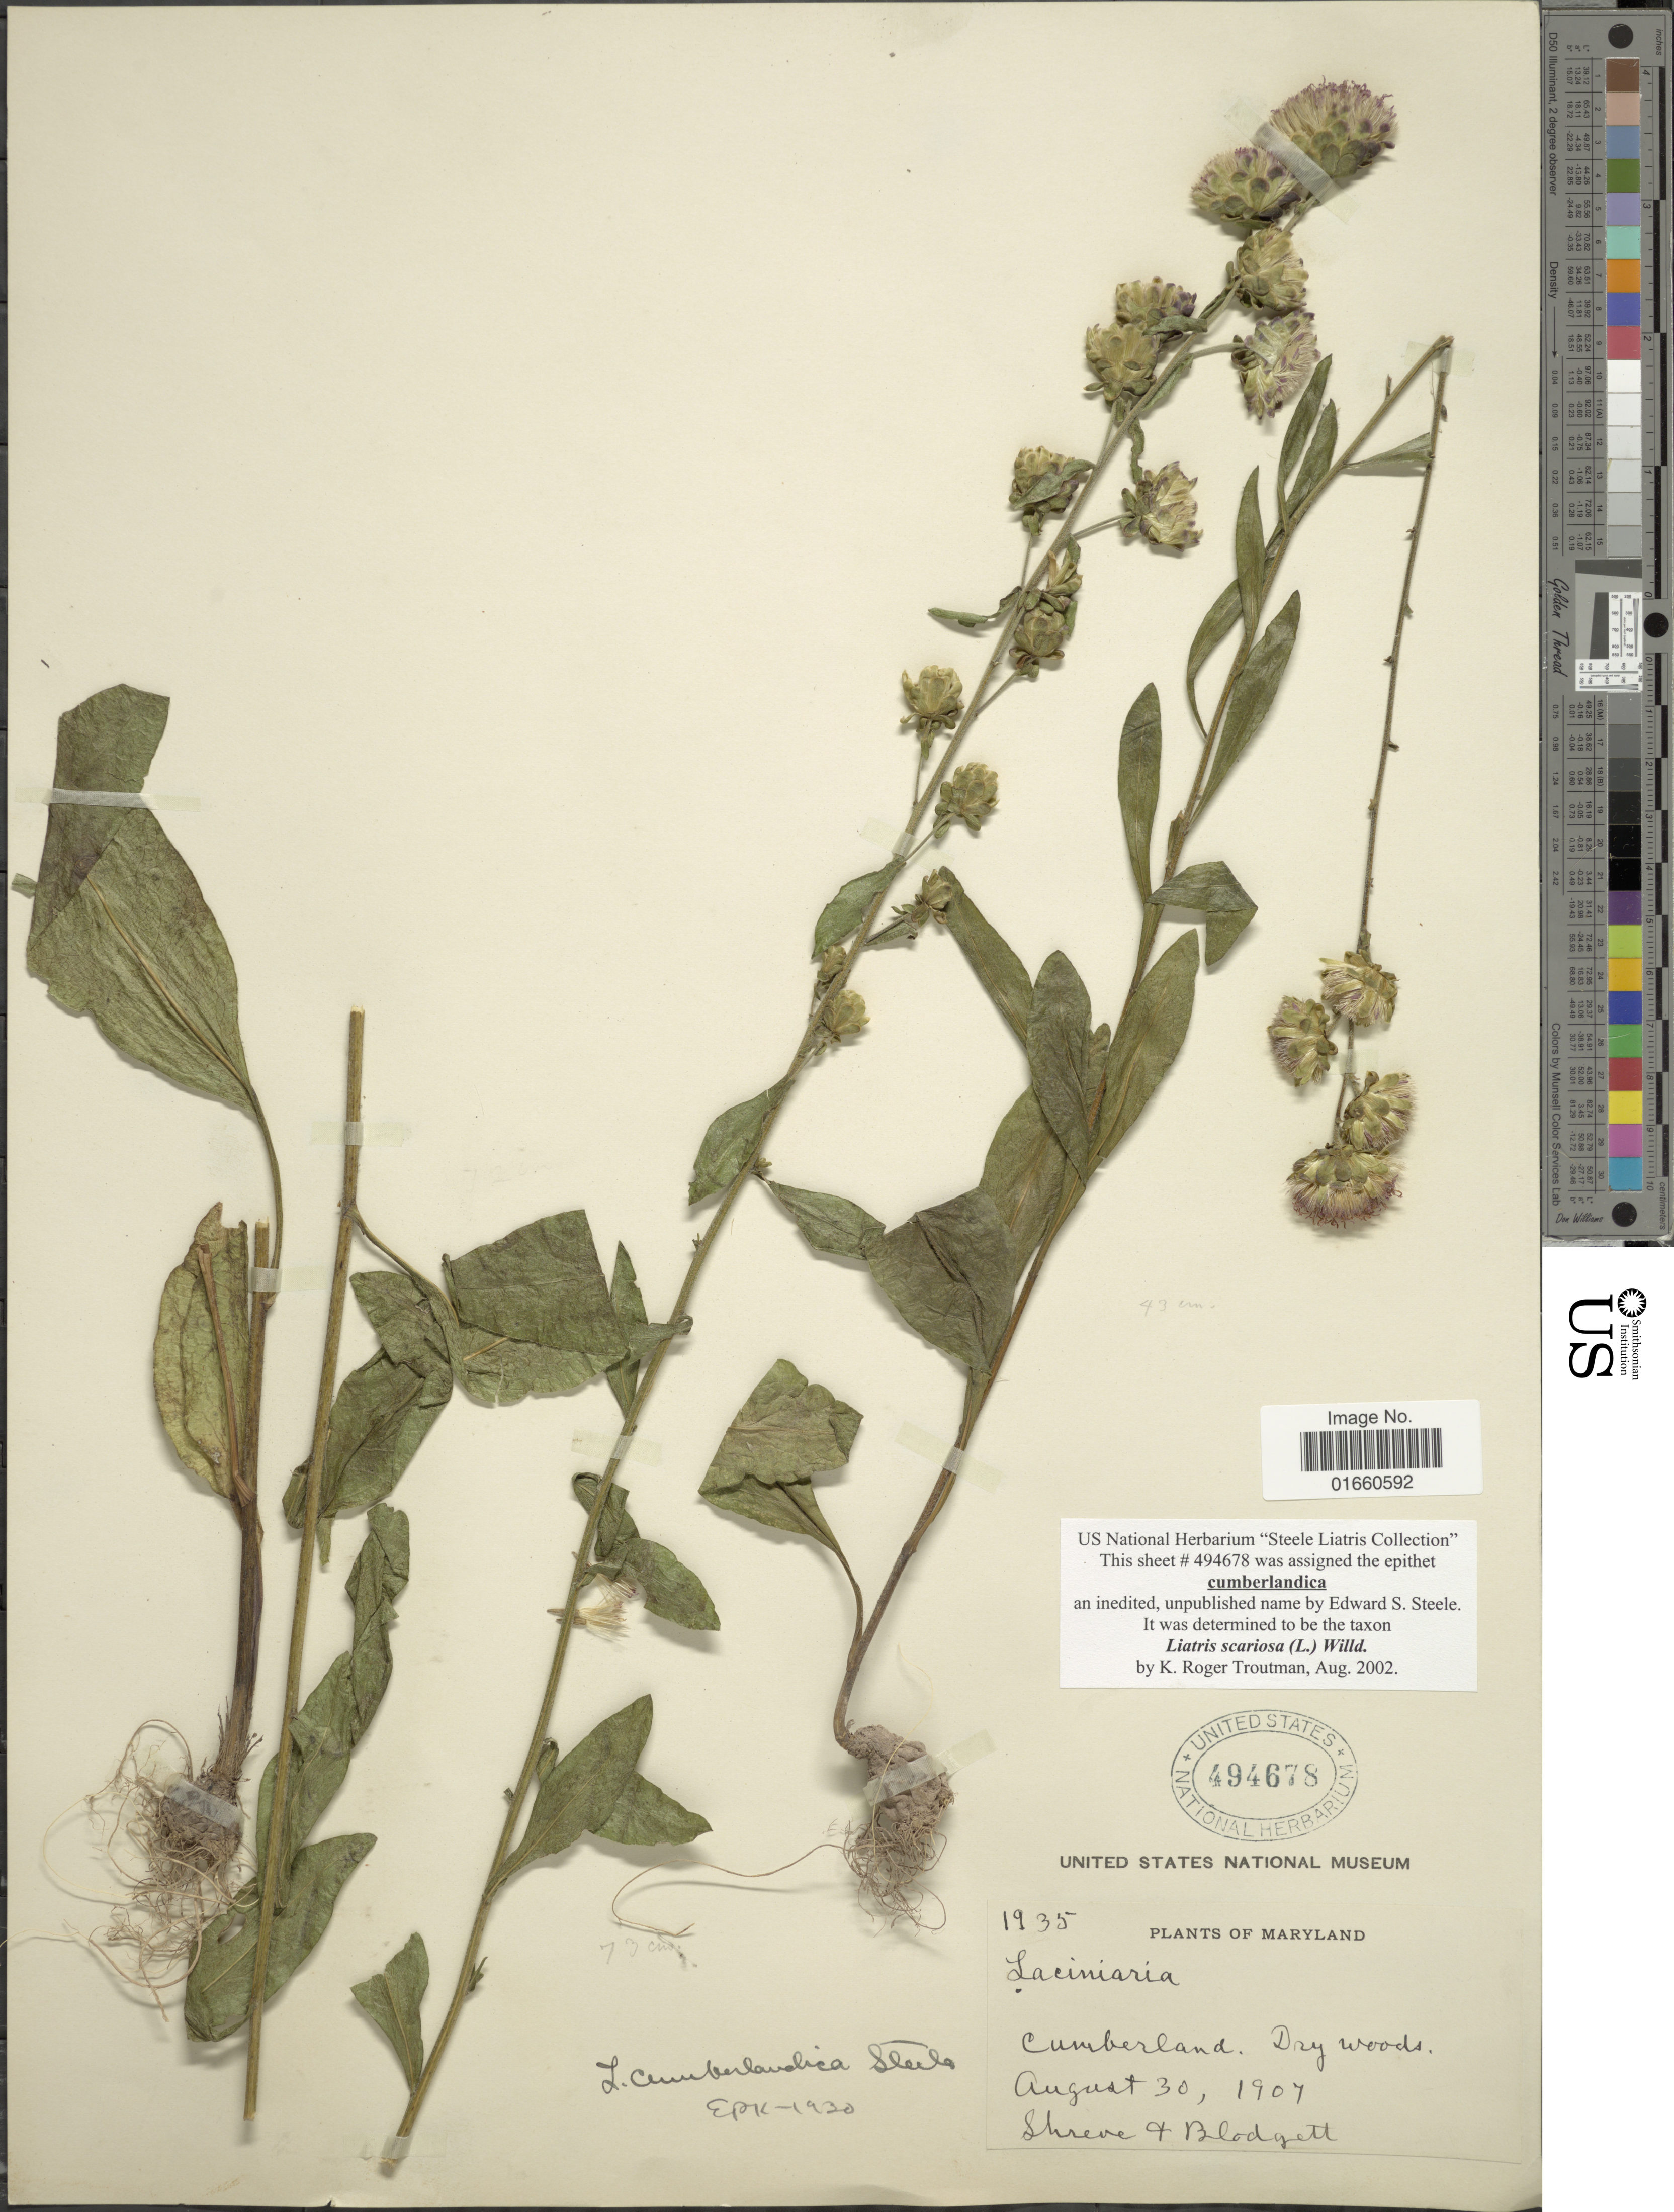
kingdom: Plantae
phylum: Tracheophyta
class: Magnoliopsida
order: Asterales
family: Asteraceae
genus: Liatris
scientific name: Liatris scariosa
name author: (L.) Willd.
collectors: -. Shreve & Blodgett, --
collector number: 1935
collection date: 1907-08-30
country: United States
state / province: Maryland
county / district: Allegany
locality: Cumberland. Dry woods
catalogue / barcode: US 494678